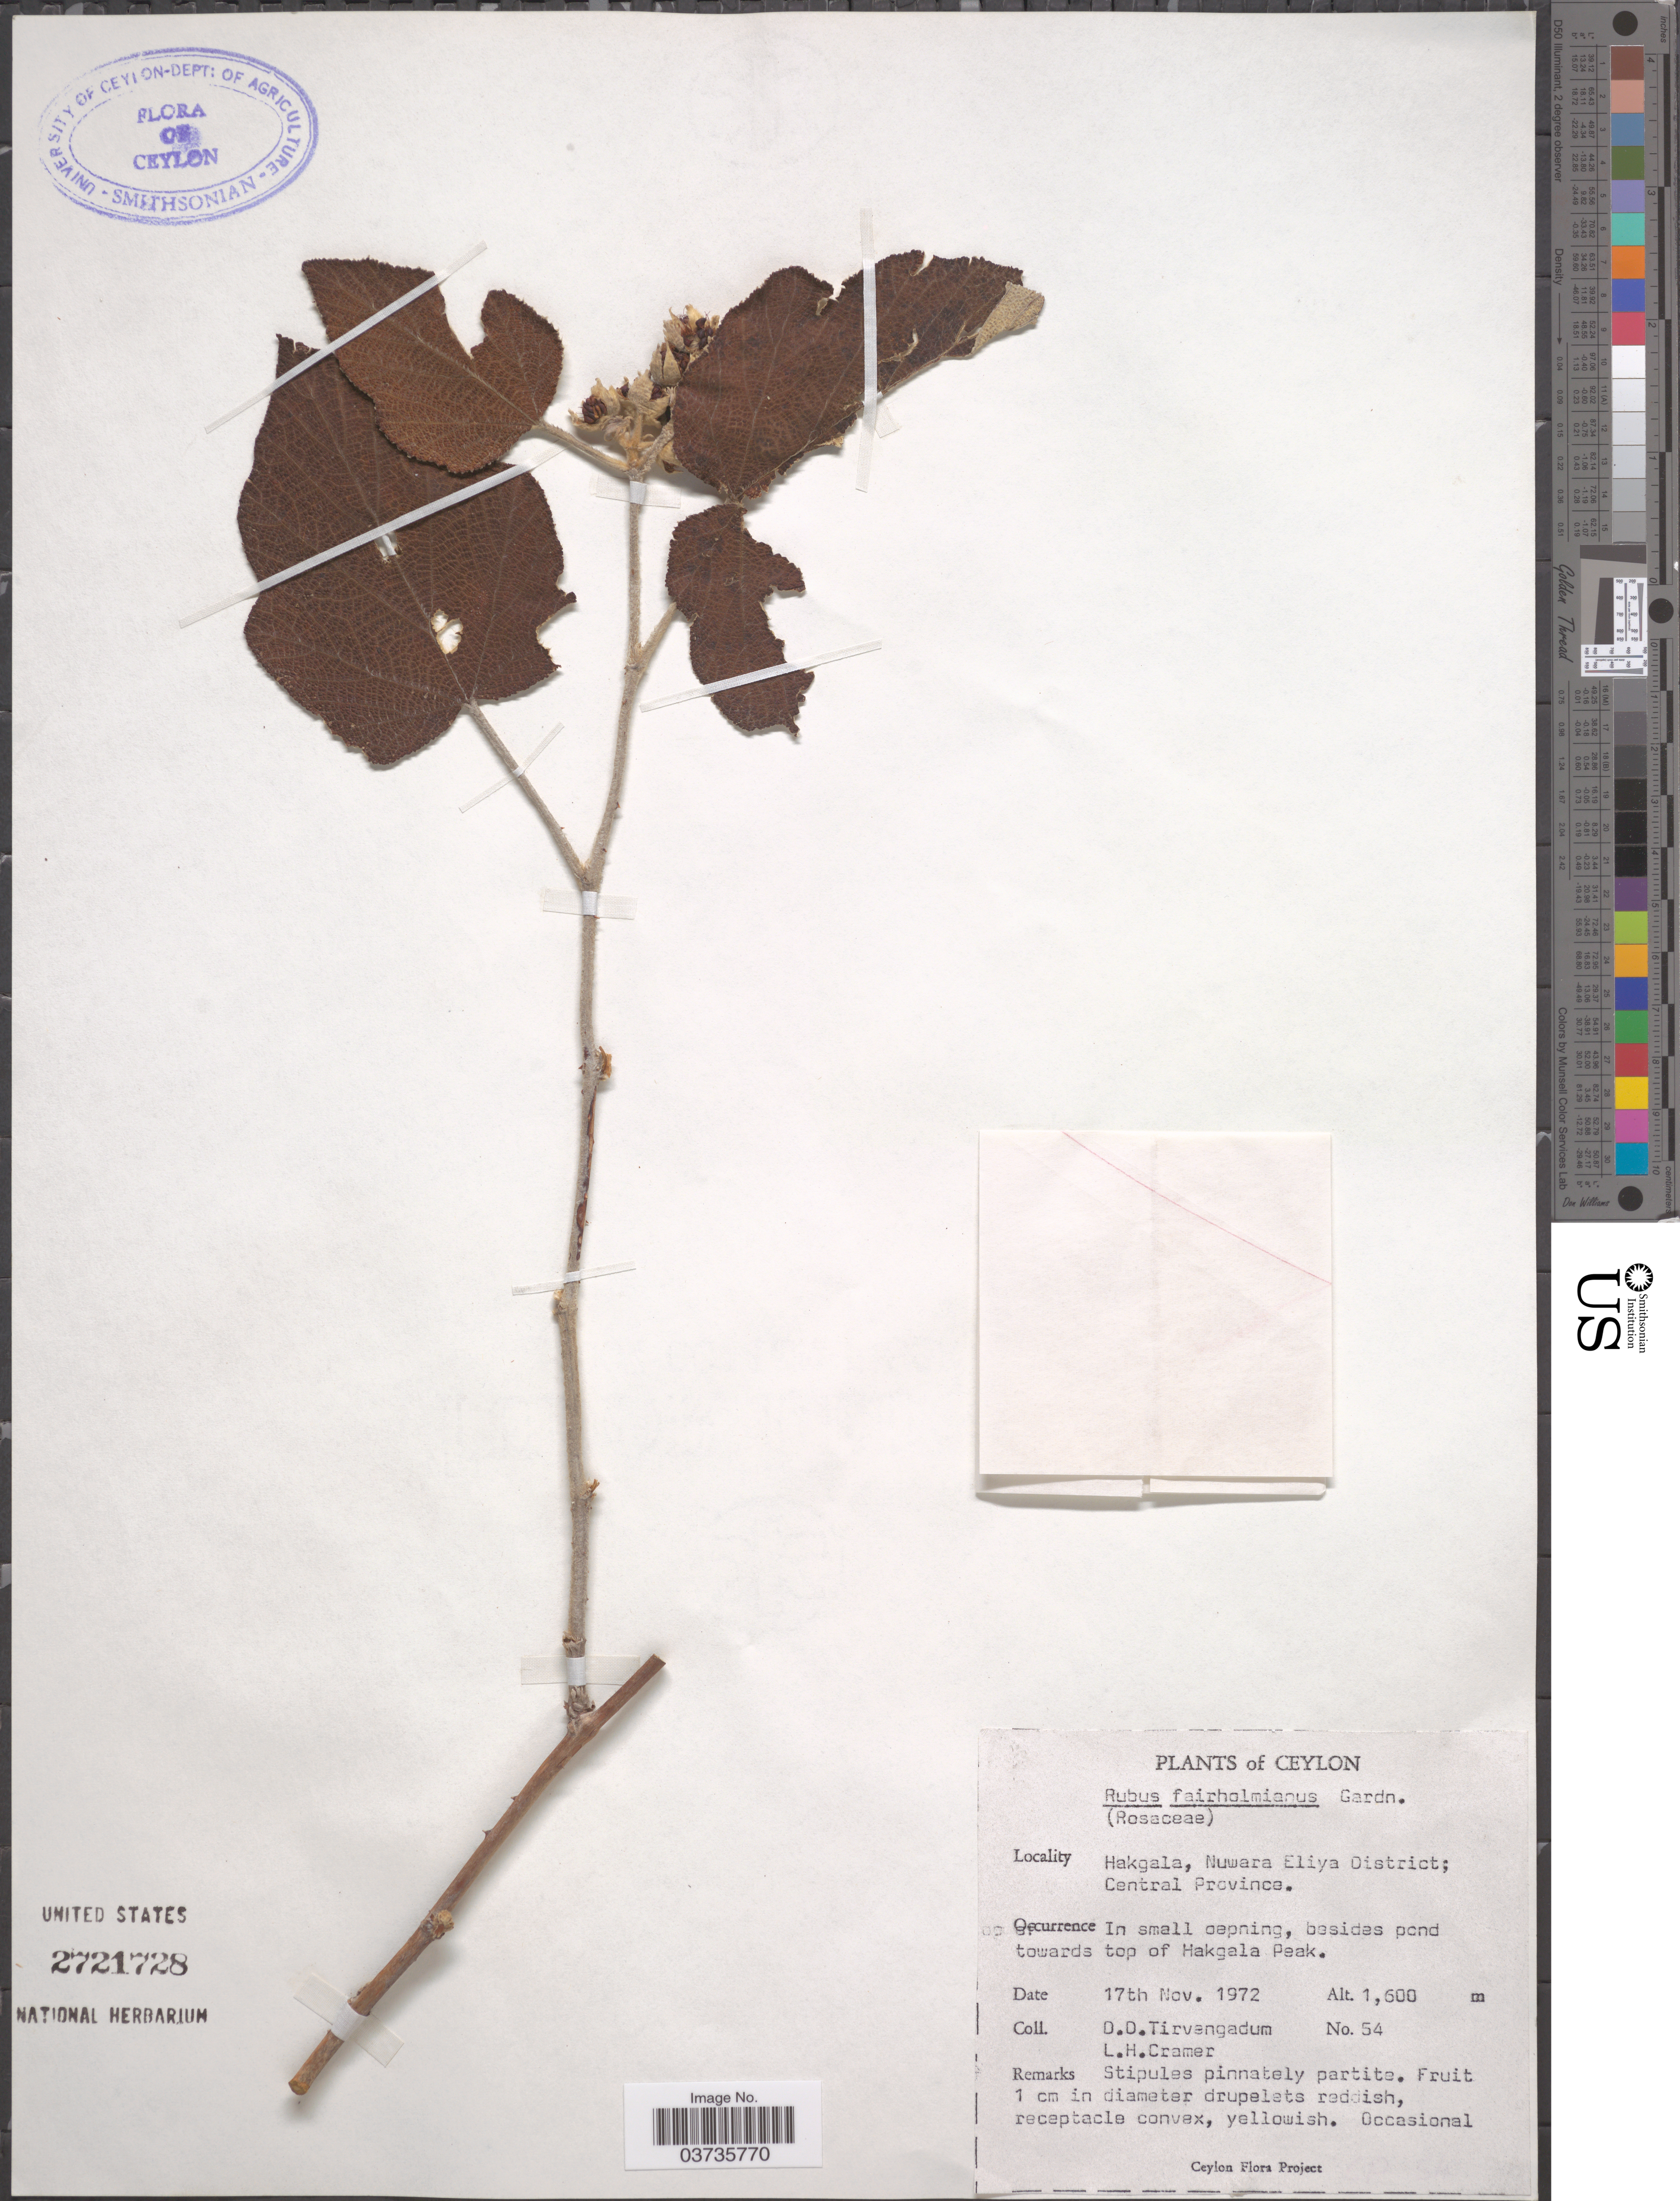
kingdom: Plantae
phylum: Tracheophyta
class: Magnoliopsida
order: Rosales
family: Rosaceae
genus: Rubus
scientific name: Rubus fairholmianus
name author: Gardner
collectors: D. Tirvengadum & L. H. Cramer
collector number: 54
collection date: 1972-11-17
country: Sri Lanka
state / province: Central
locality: Ceylon. Hakgala, Nuwara Eliya District. In small oepning, besides pond towards top of Hakgala Peak.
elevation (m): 1600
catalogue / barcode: US 2721728